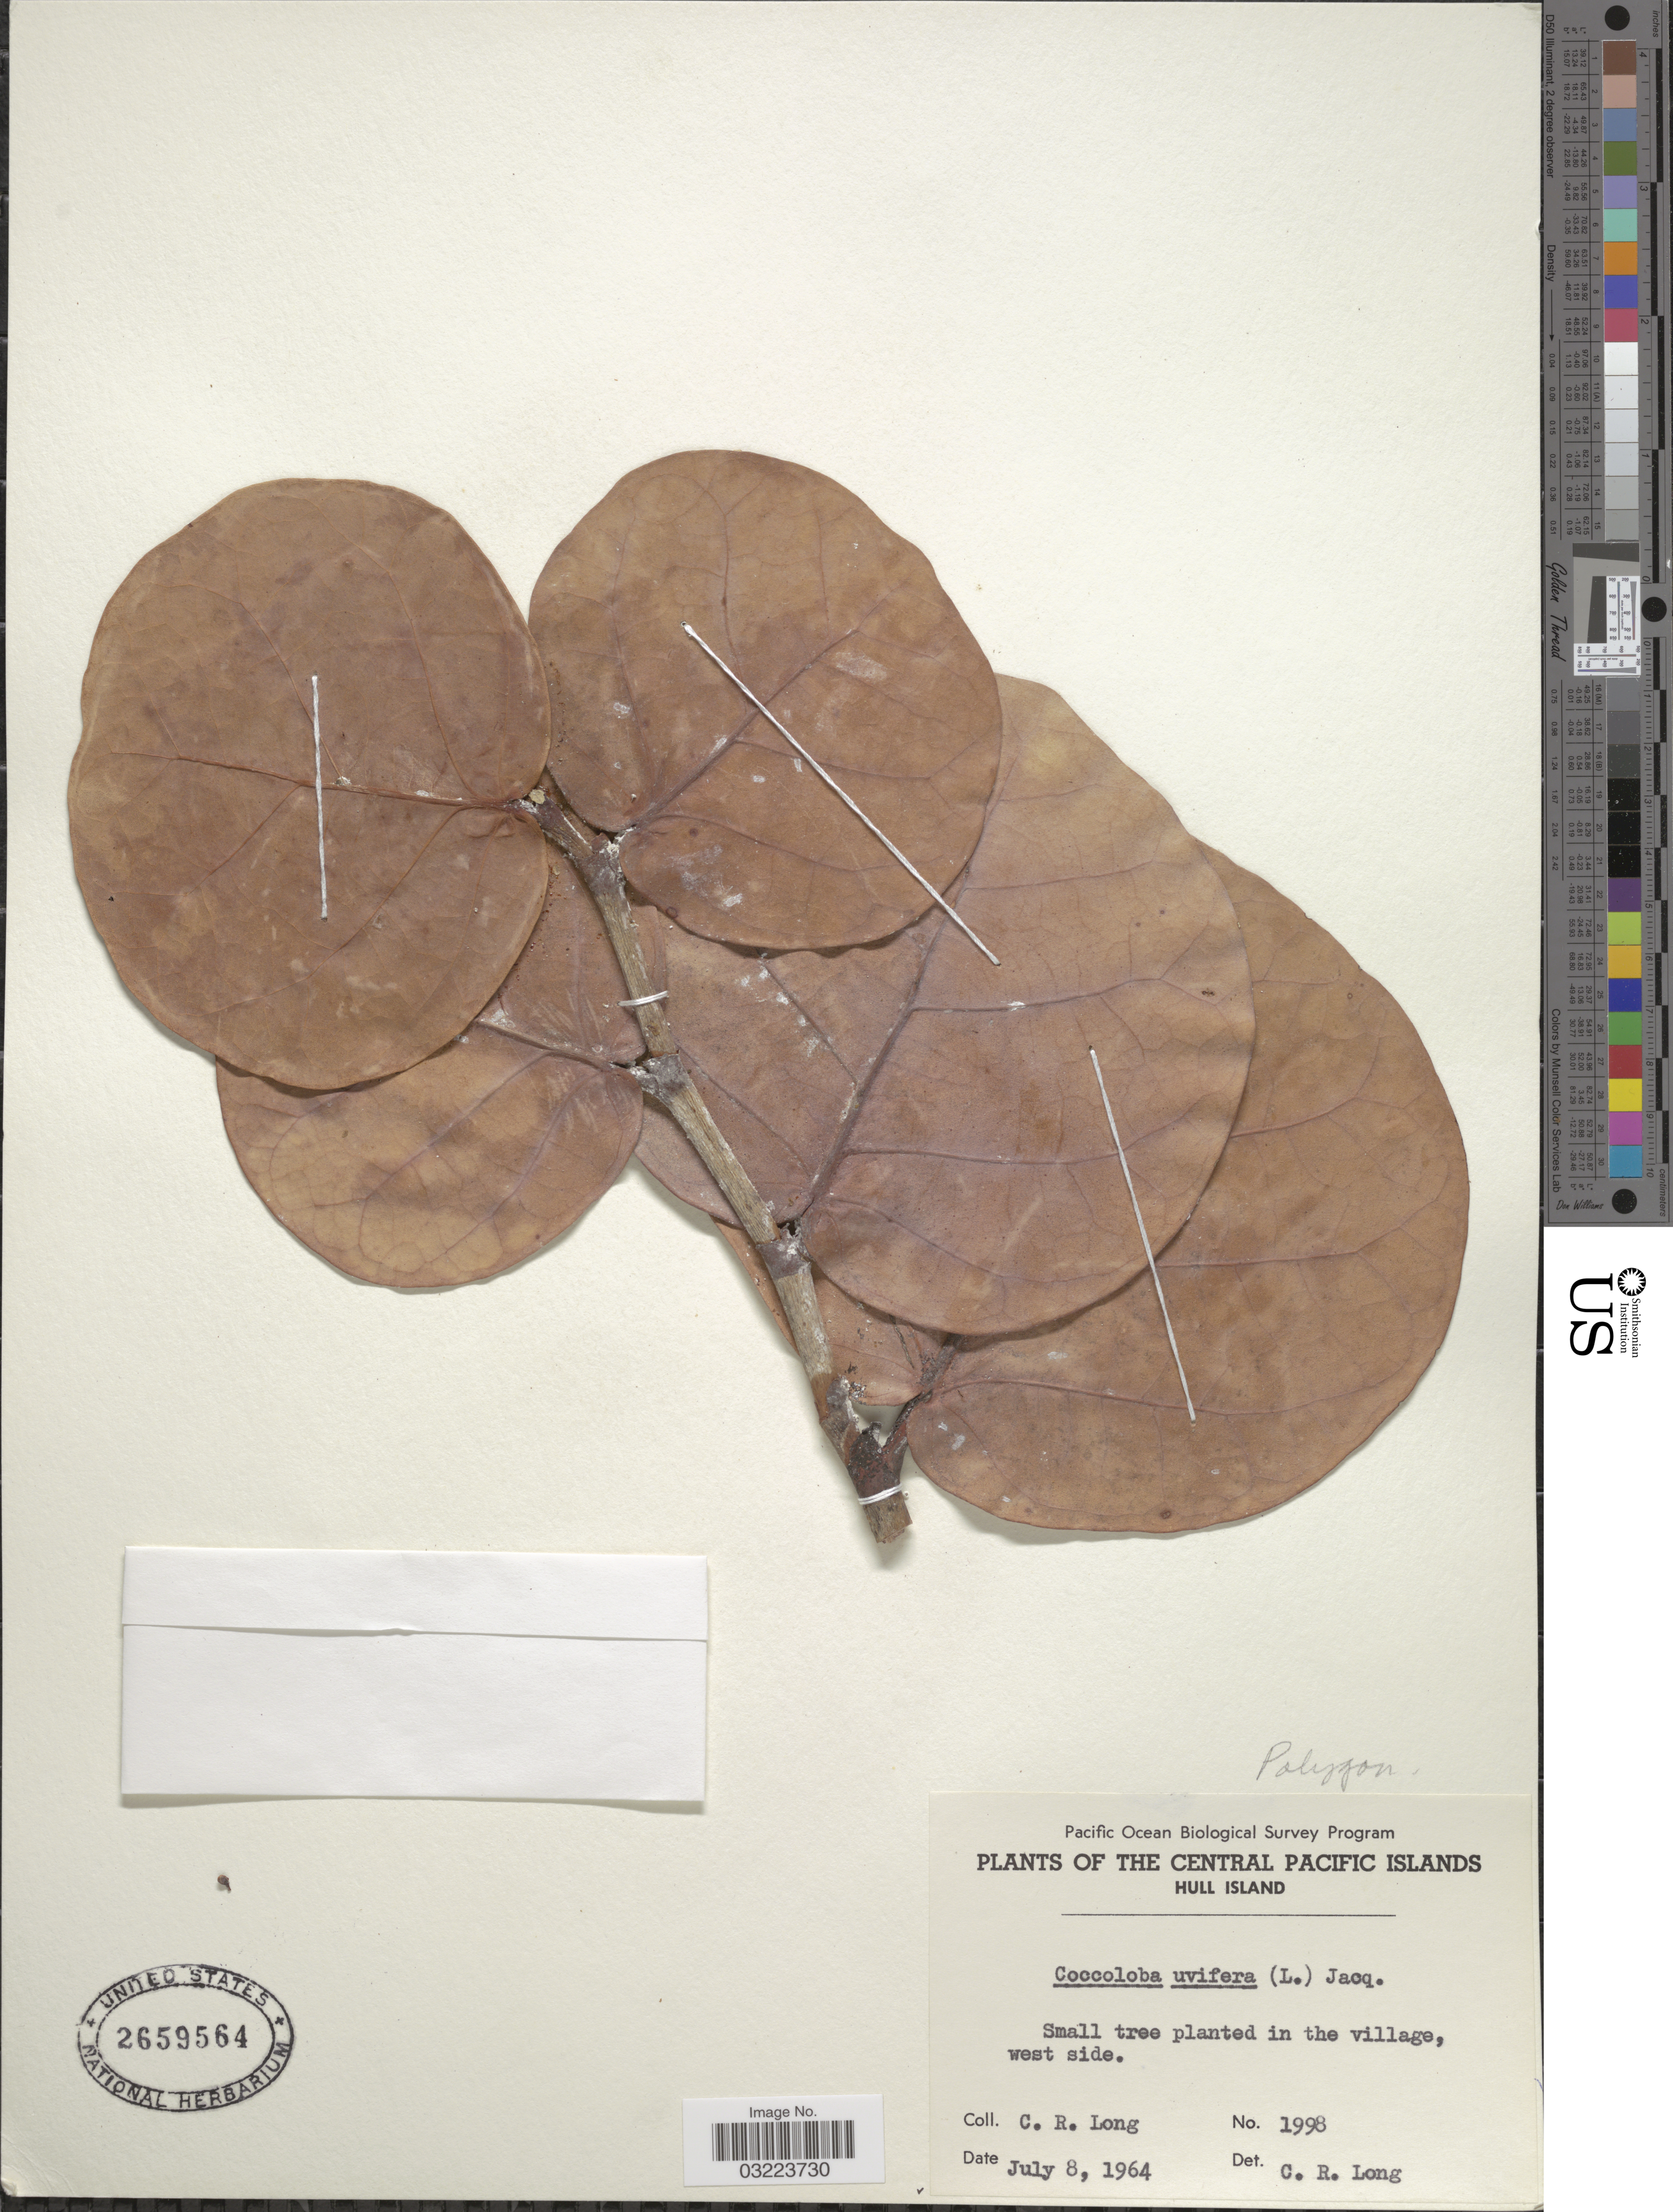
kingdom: Plantae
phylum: Tracheophyta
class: Magnoliopsida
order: Caryophyllales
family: Polygonaceae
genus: Coccoloba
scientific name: Coccoloba uvifera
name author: L.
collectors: C. R. Long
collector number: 1998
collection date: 1964-07-08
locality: Central Pacific Islands. Hull Island. Small tree planted in the village, west side.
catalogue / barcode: US 2659564